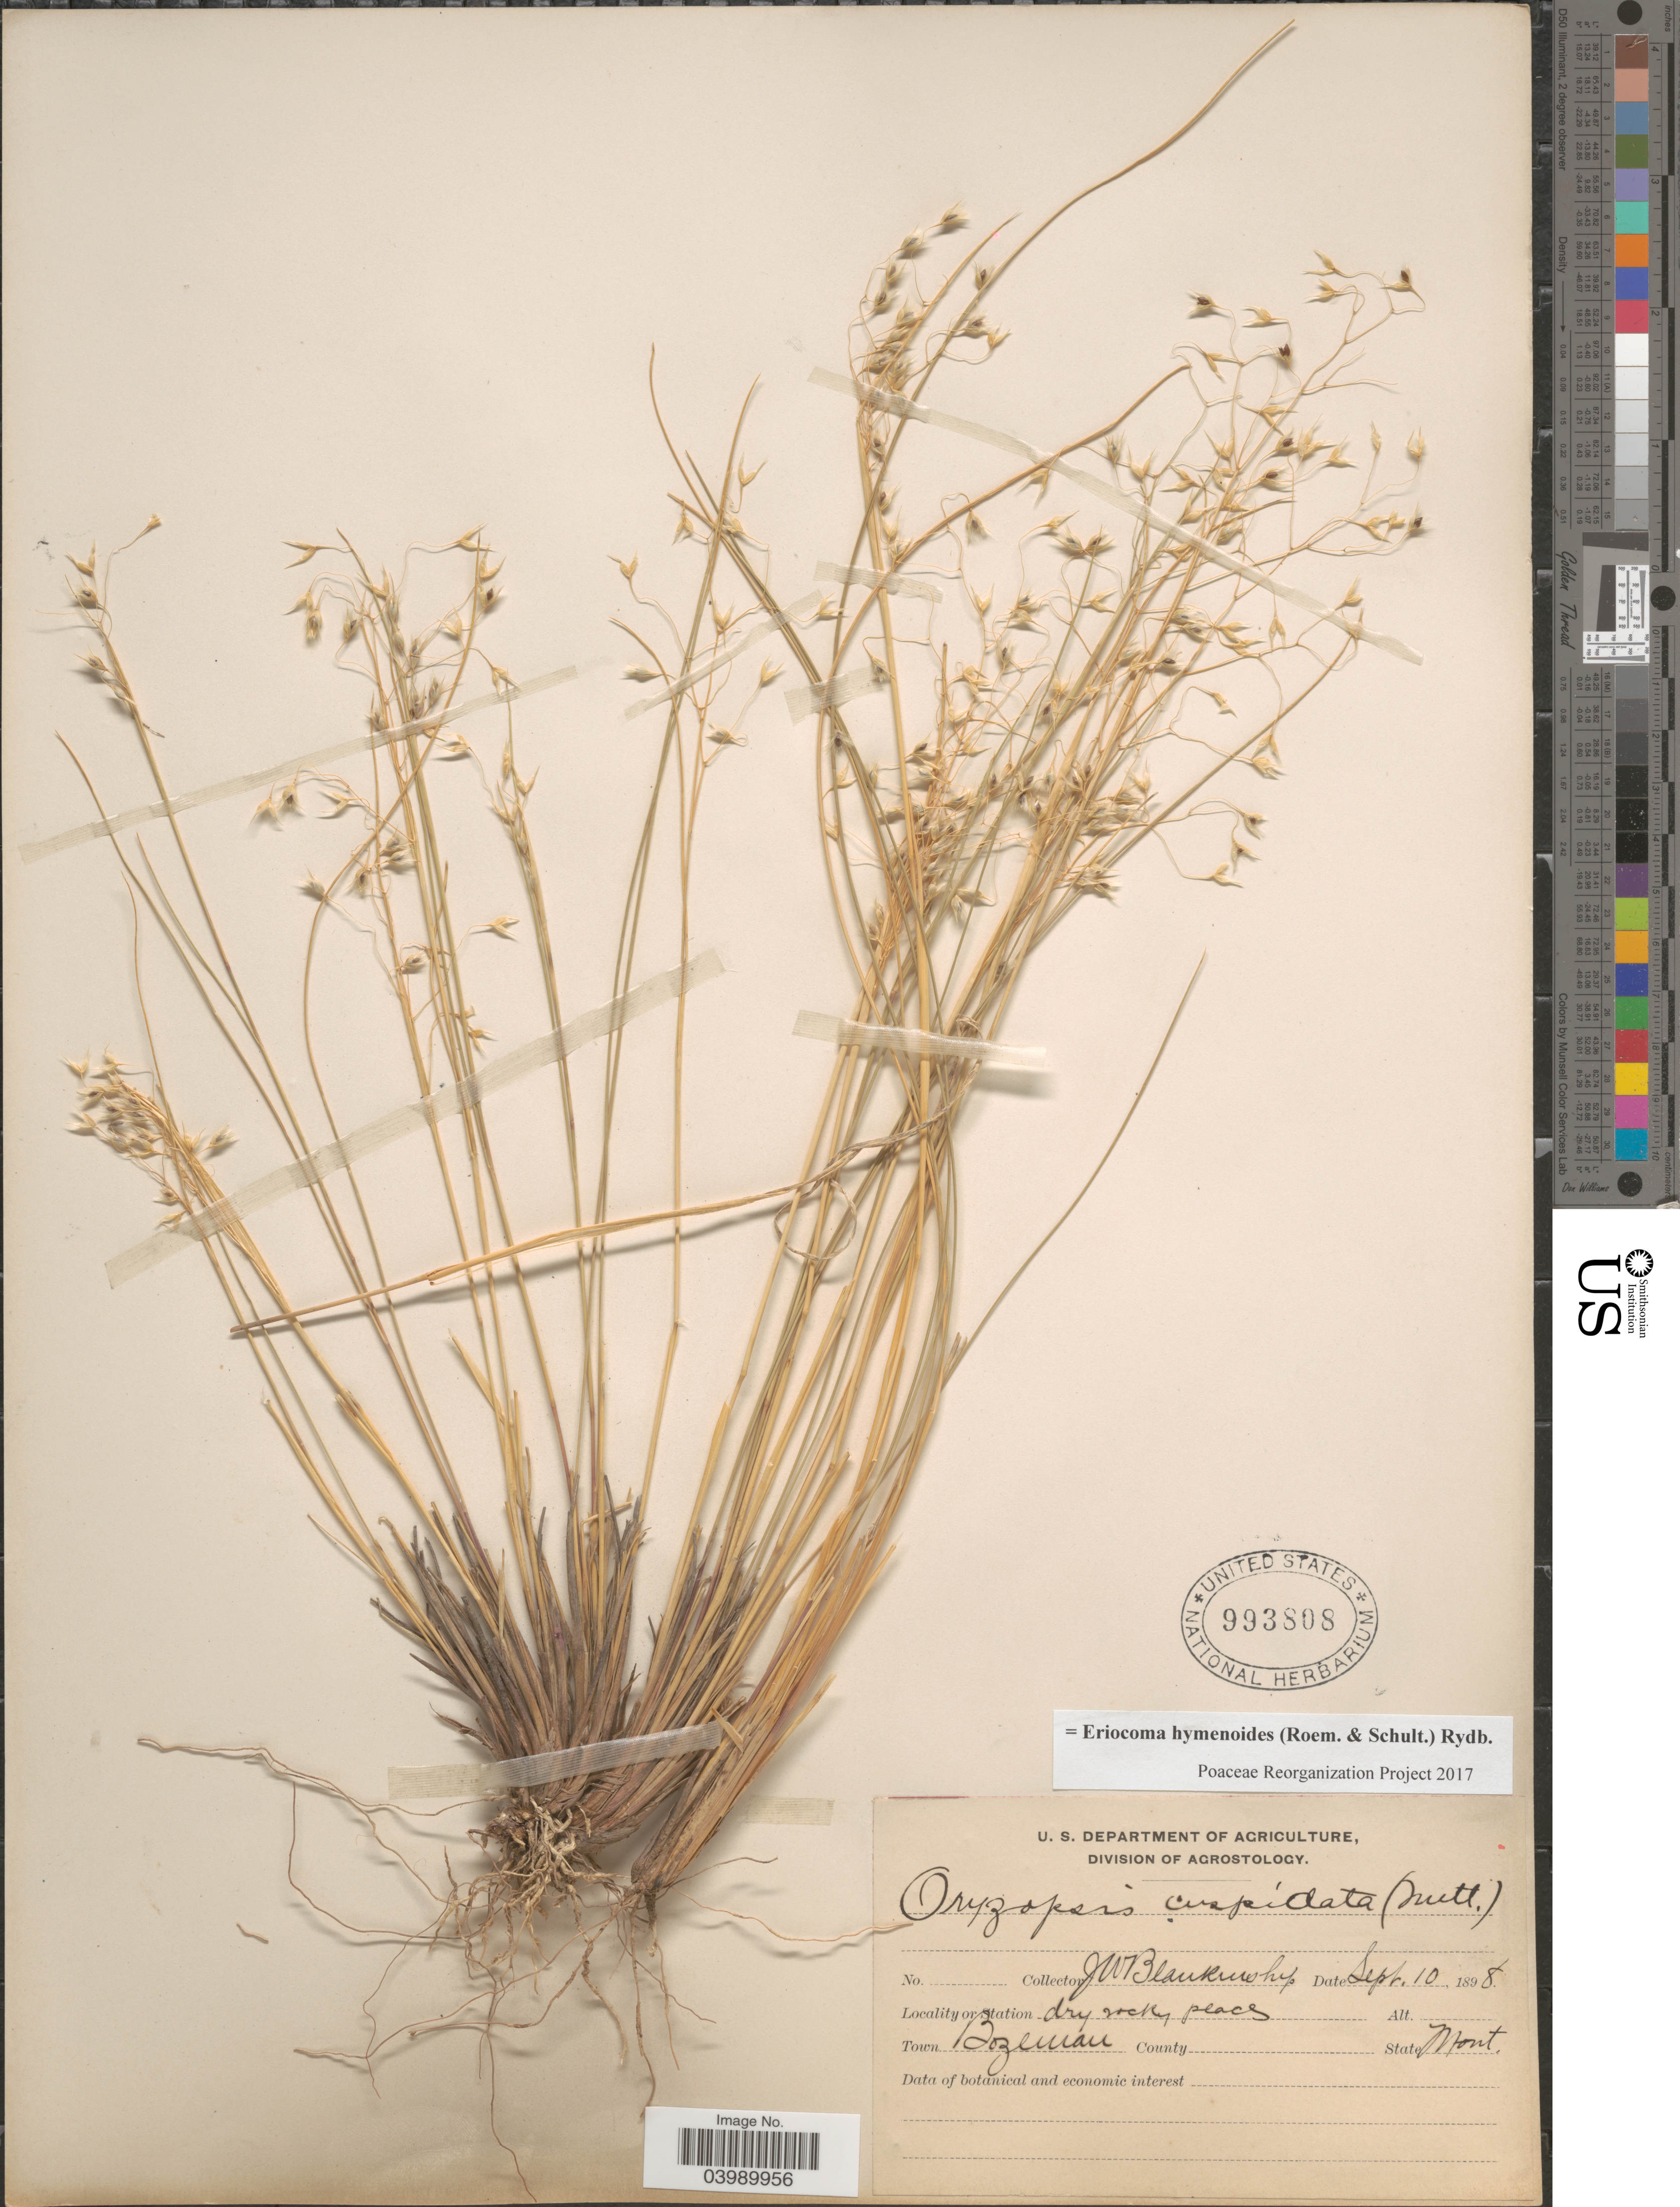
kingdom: Plantae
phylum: Tracheophyta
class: Liliopsida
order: Poales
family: Poaceae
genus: Eriocoma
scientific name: Eriocoma hymenoides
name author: (Roem. & Schult.) Rydb.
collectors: J. W. Blankinship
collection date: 1898-09-10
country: United States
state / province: Montana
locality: Town Bozeman.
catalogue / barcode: US 993808